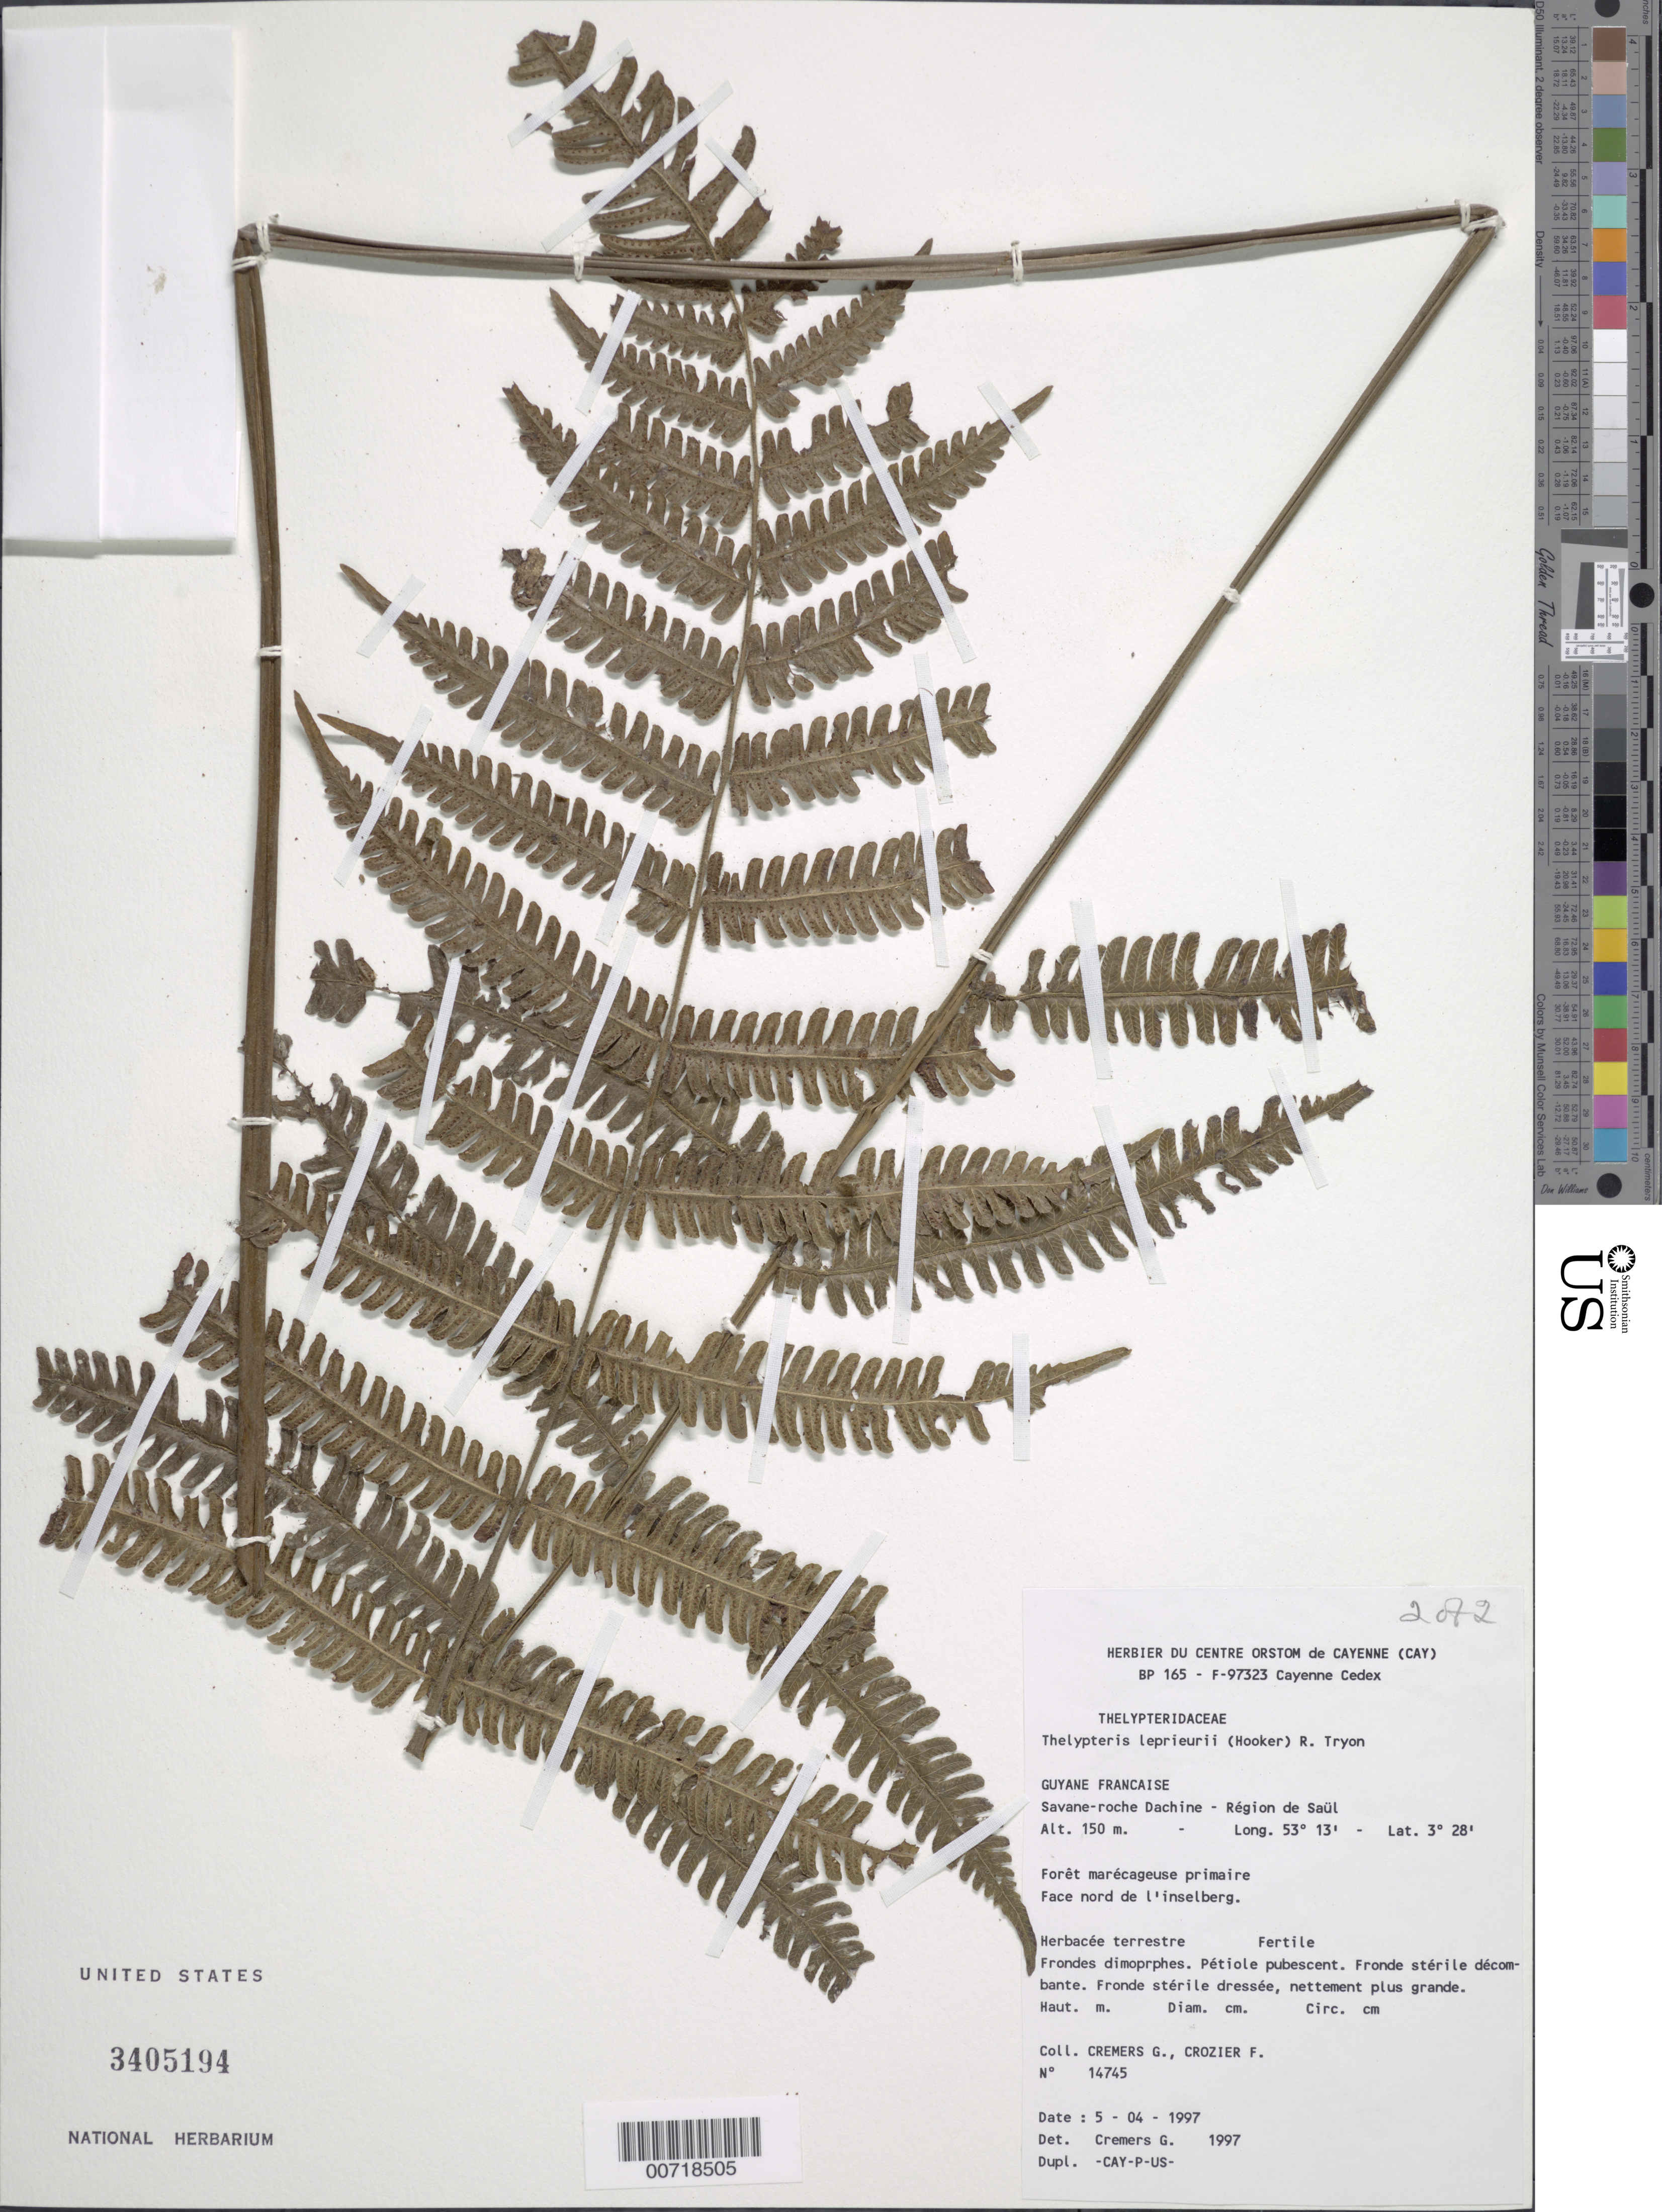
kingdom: Plantae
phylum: Tracheophyta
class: Polypodiopsida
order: Polypodiales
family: Thelypteridaceae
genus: Steiropteris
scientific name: Steiropteris leprieurii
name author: (Hook. f.) Pic. Serm.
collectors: G. Cremers & F. Crozier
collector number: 14745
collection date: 1997-04-05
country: French Guiana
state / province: Cayenne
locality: Savane-roche dachine- Région de Saül, forêt marécaageuse primaire, face nor de l'inselberg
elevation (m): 150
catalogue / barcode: US 3405194